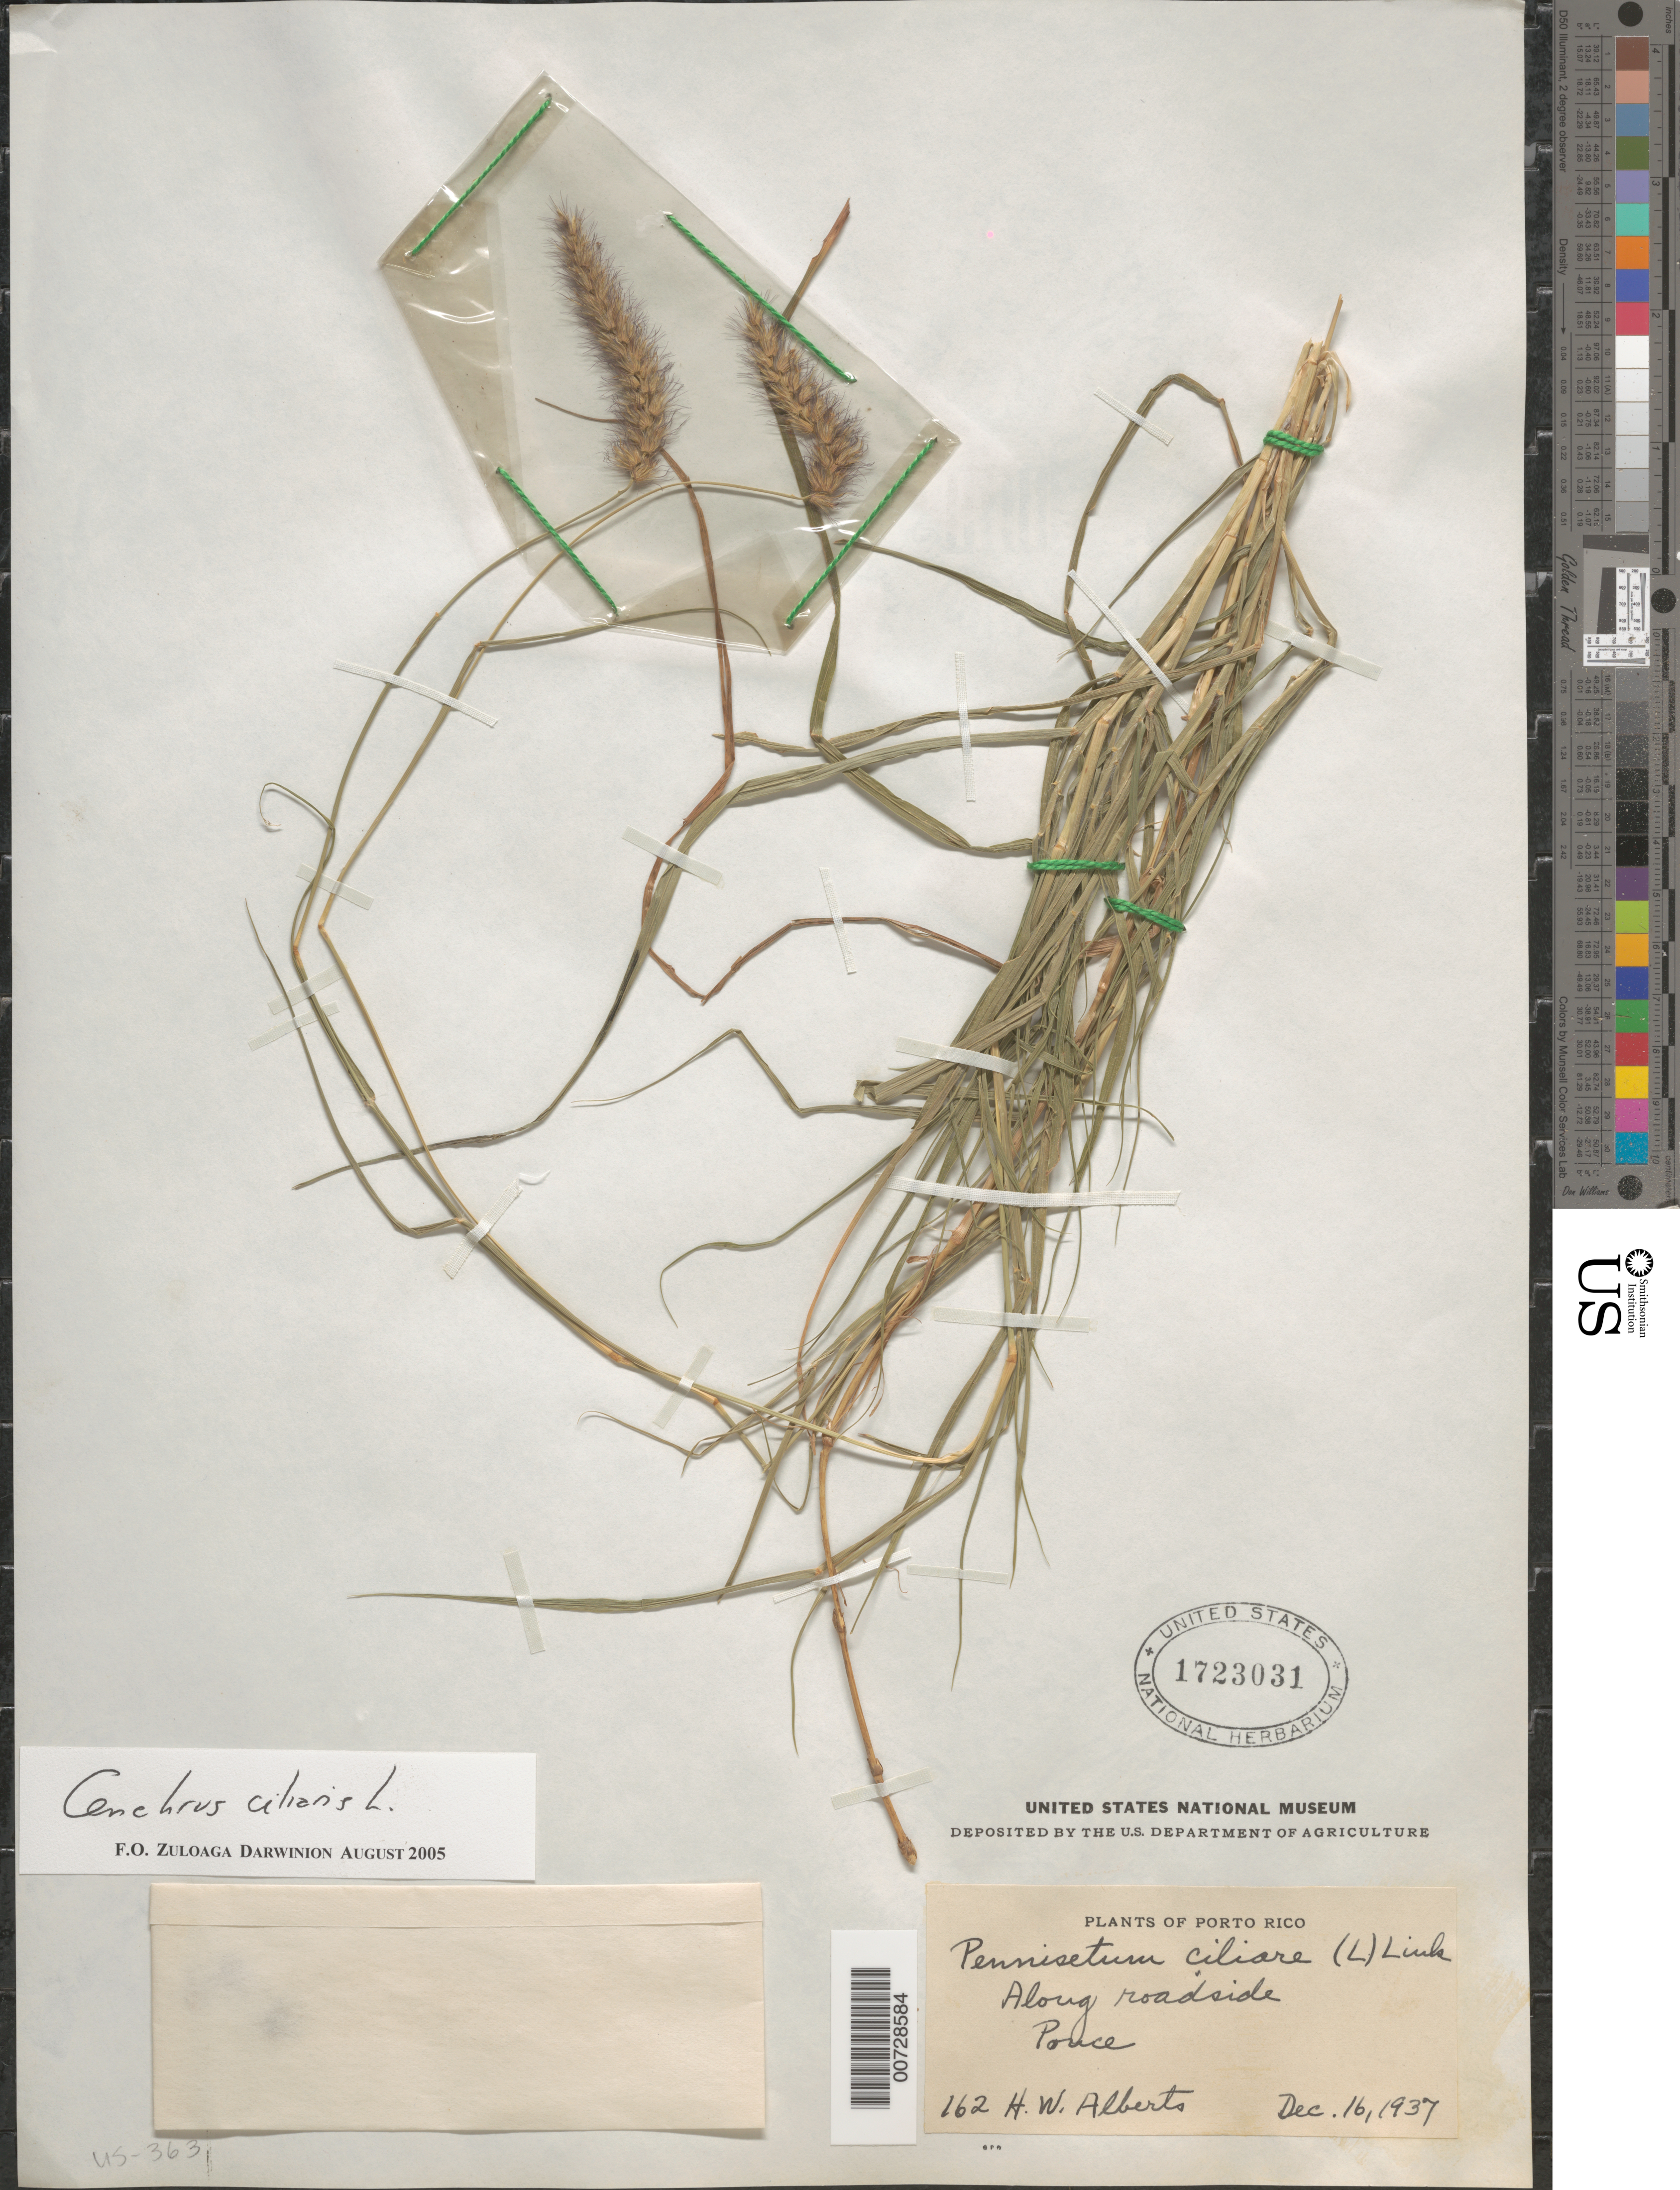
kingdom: Plantae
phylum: Tracheophyta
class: Liliopsida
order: Poales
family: Poaceae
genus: Cenchrus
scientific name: Cenchrus ciliaris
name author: L.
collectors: H. W. Alberts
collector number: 162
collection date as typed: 16 Dec 1937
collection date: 1937-12-16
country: Puerto Rico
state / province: Ponce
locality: Ponce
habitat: Along roadside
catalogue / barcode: US 1723031